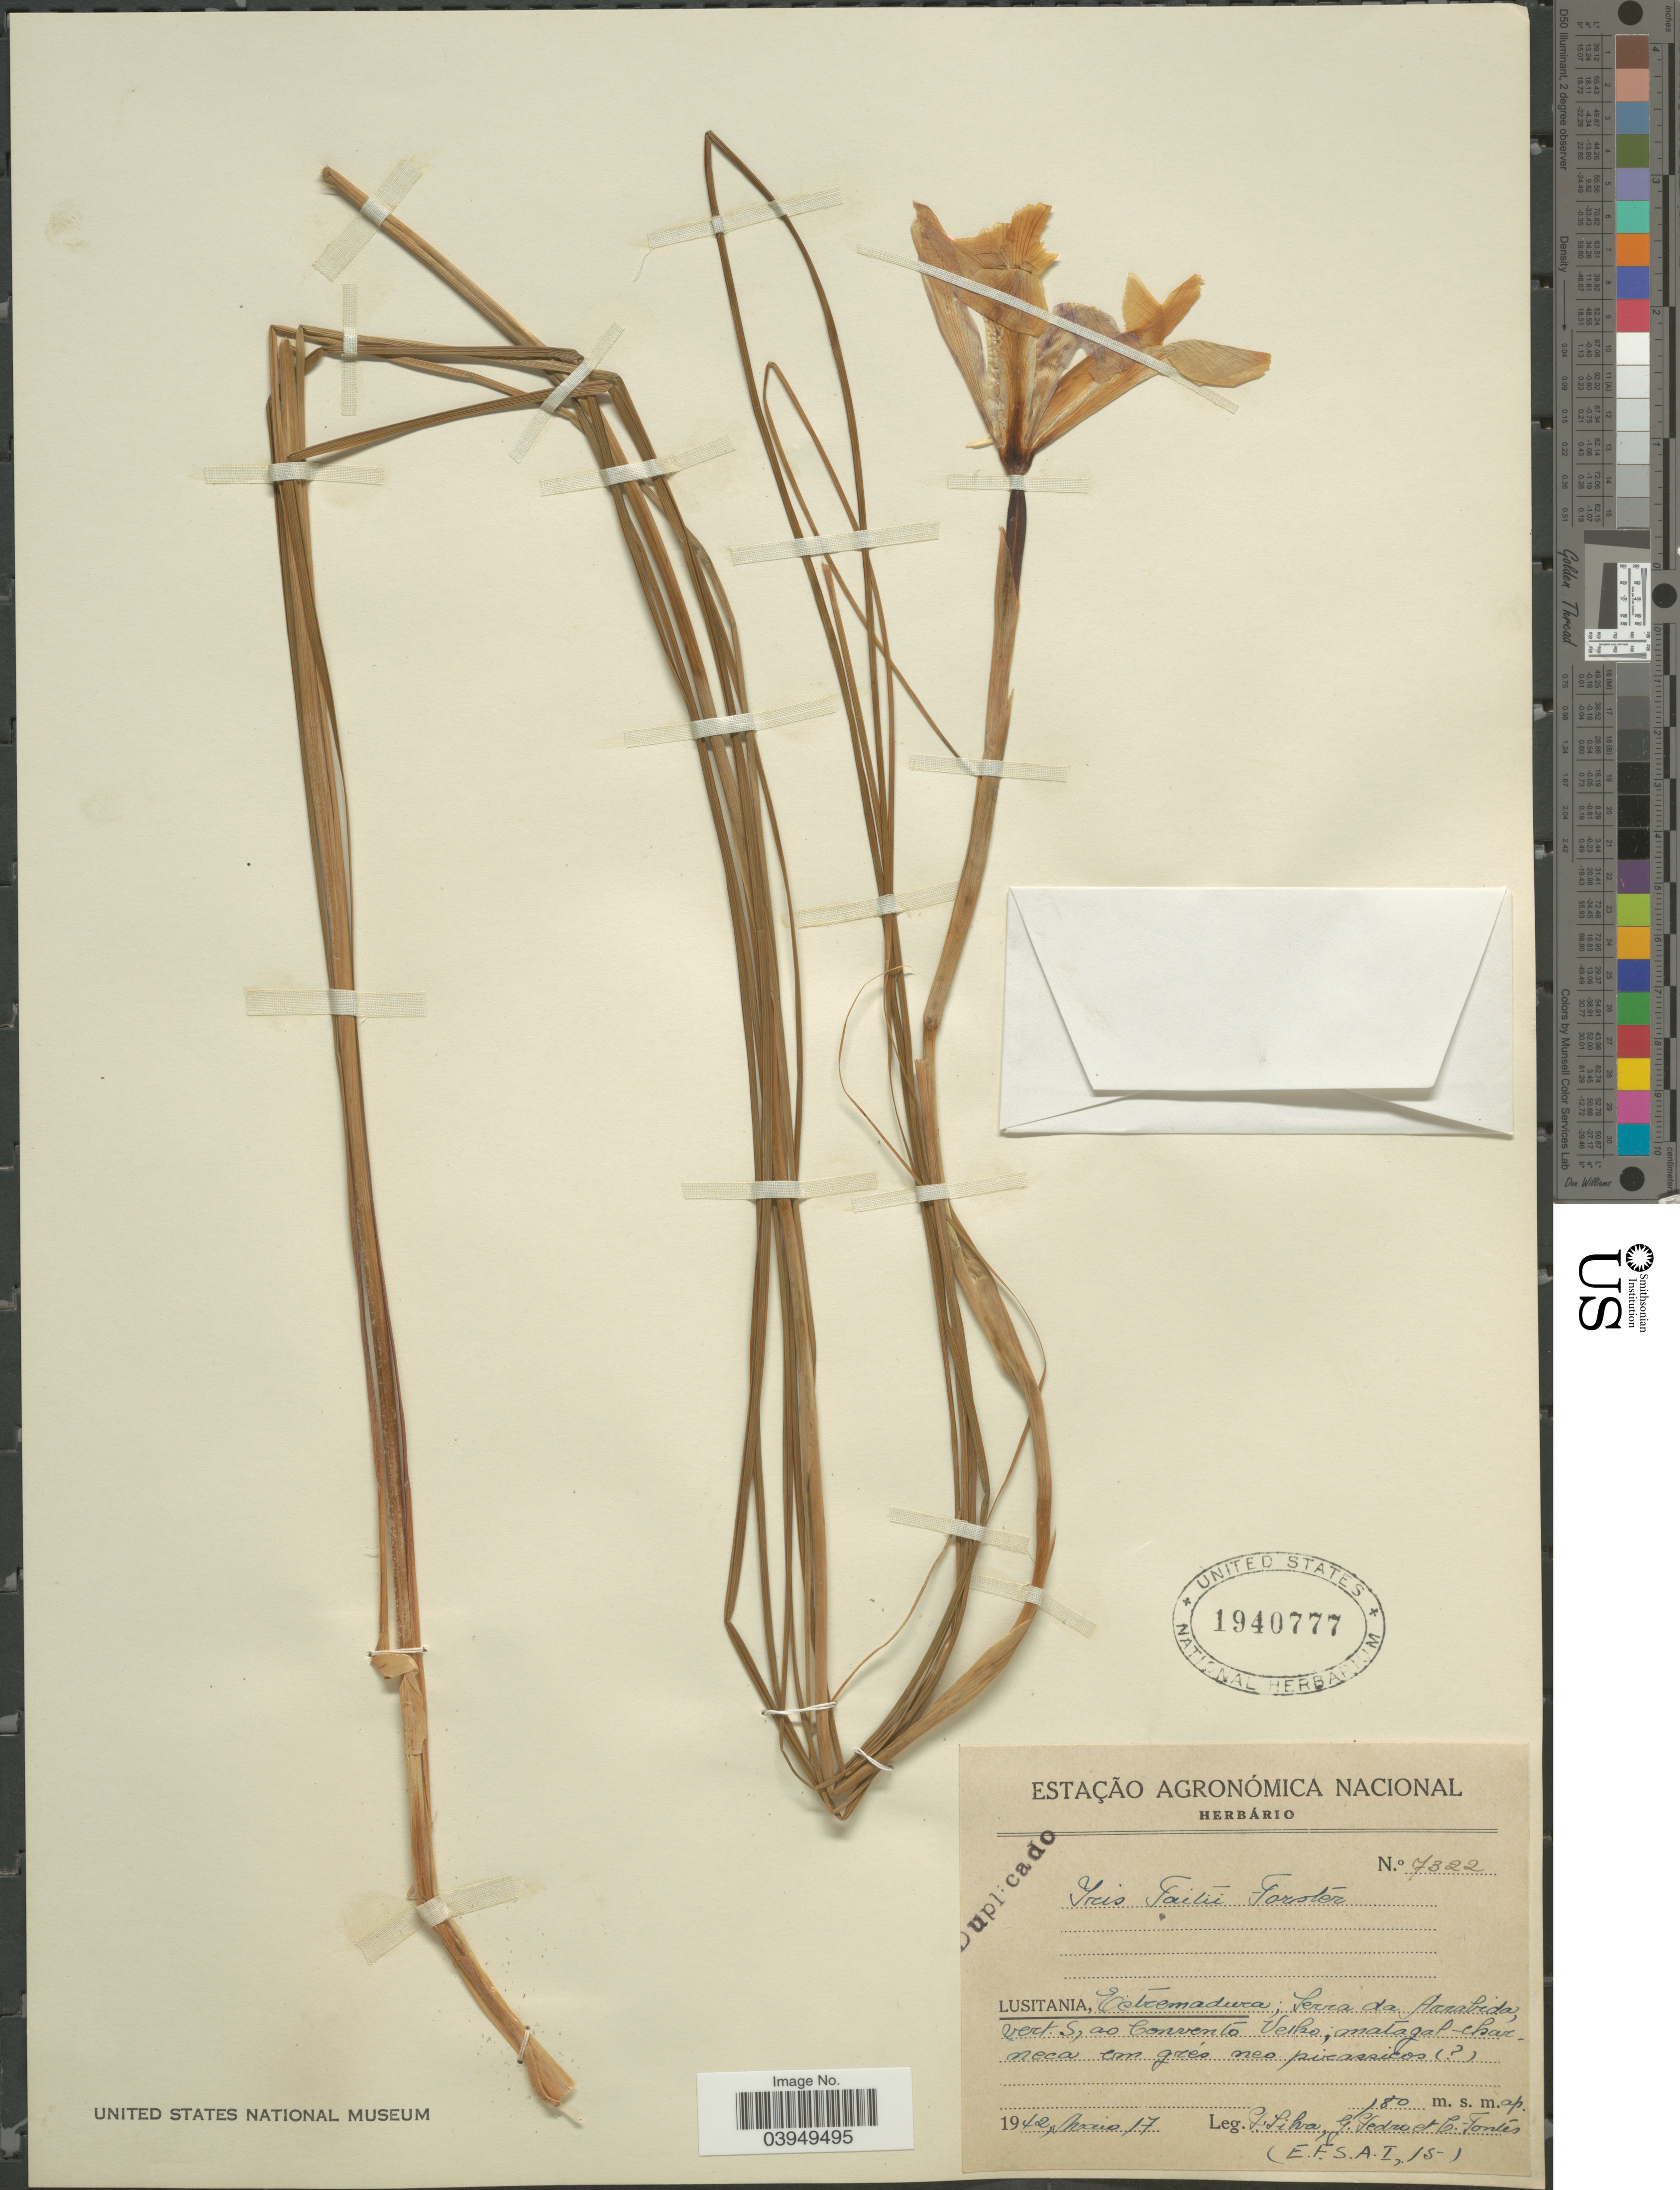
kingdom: Plantae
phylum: Tracheophyta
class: Liliopsida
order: Asparagales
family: Iridaceae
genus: Iris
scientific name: Iris taitii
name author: Foster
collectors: L. Silva, G. Pedro & C. Fontes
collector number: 7322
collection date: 1942-05-17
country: Portugal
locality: Lusitania: Extremadura; Serra da Arrabida, vert. S, ao Convento Velho; matagal-charneca con grés neo pirassicos. [interpreted]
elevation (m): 180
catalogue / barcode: US 1940777